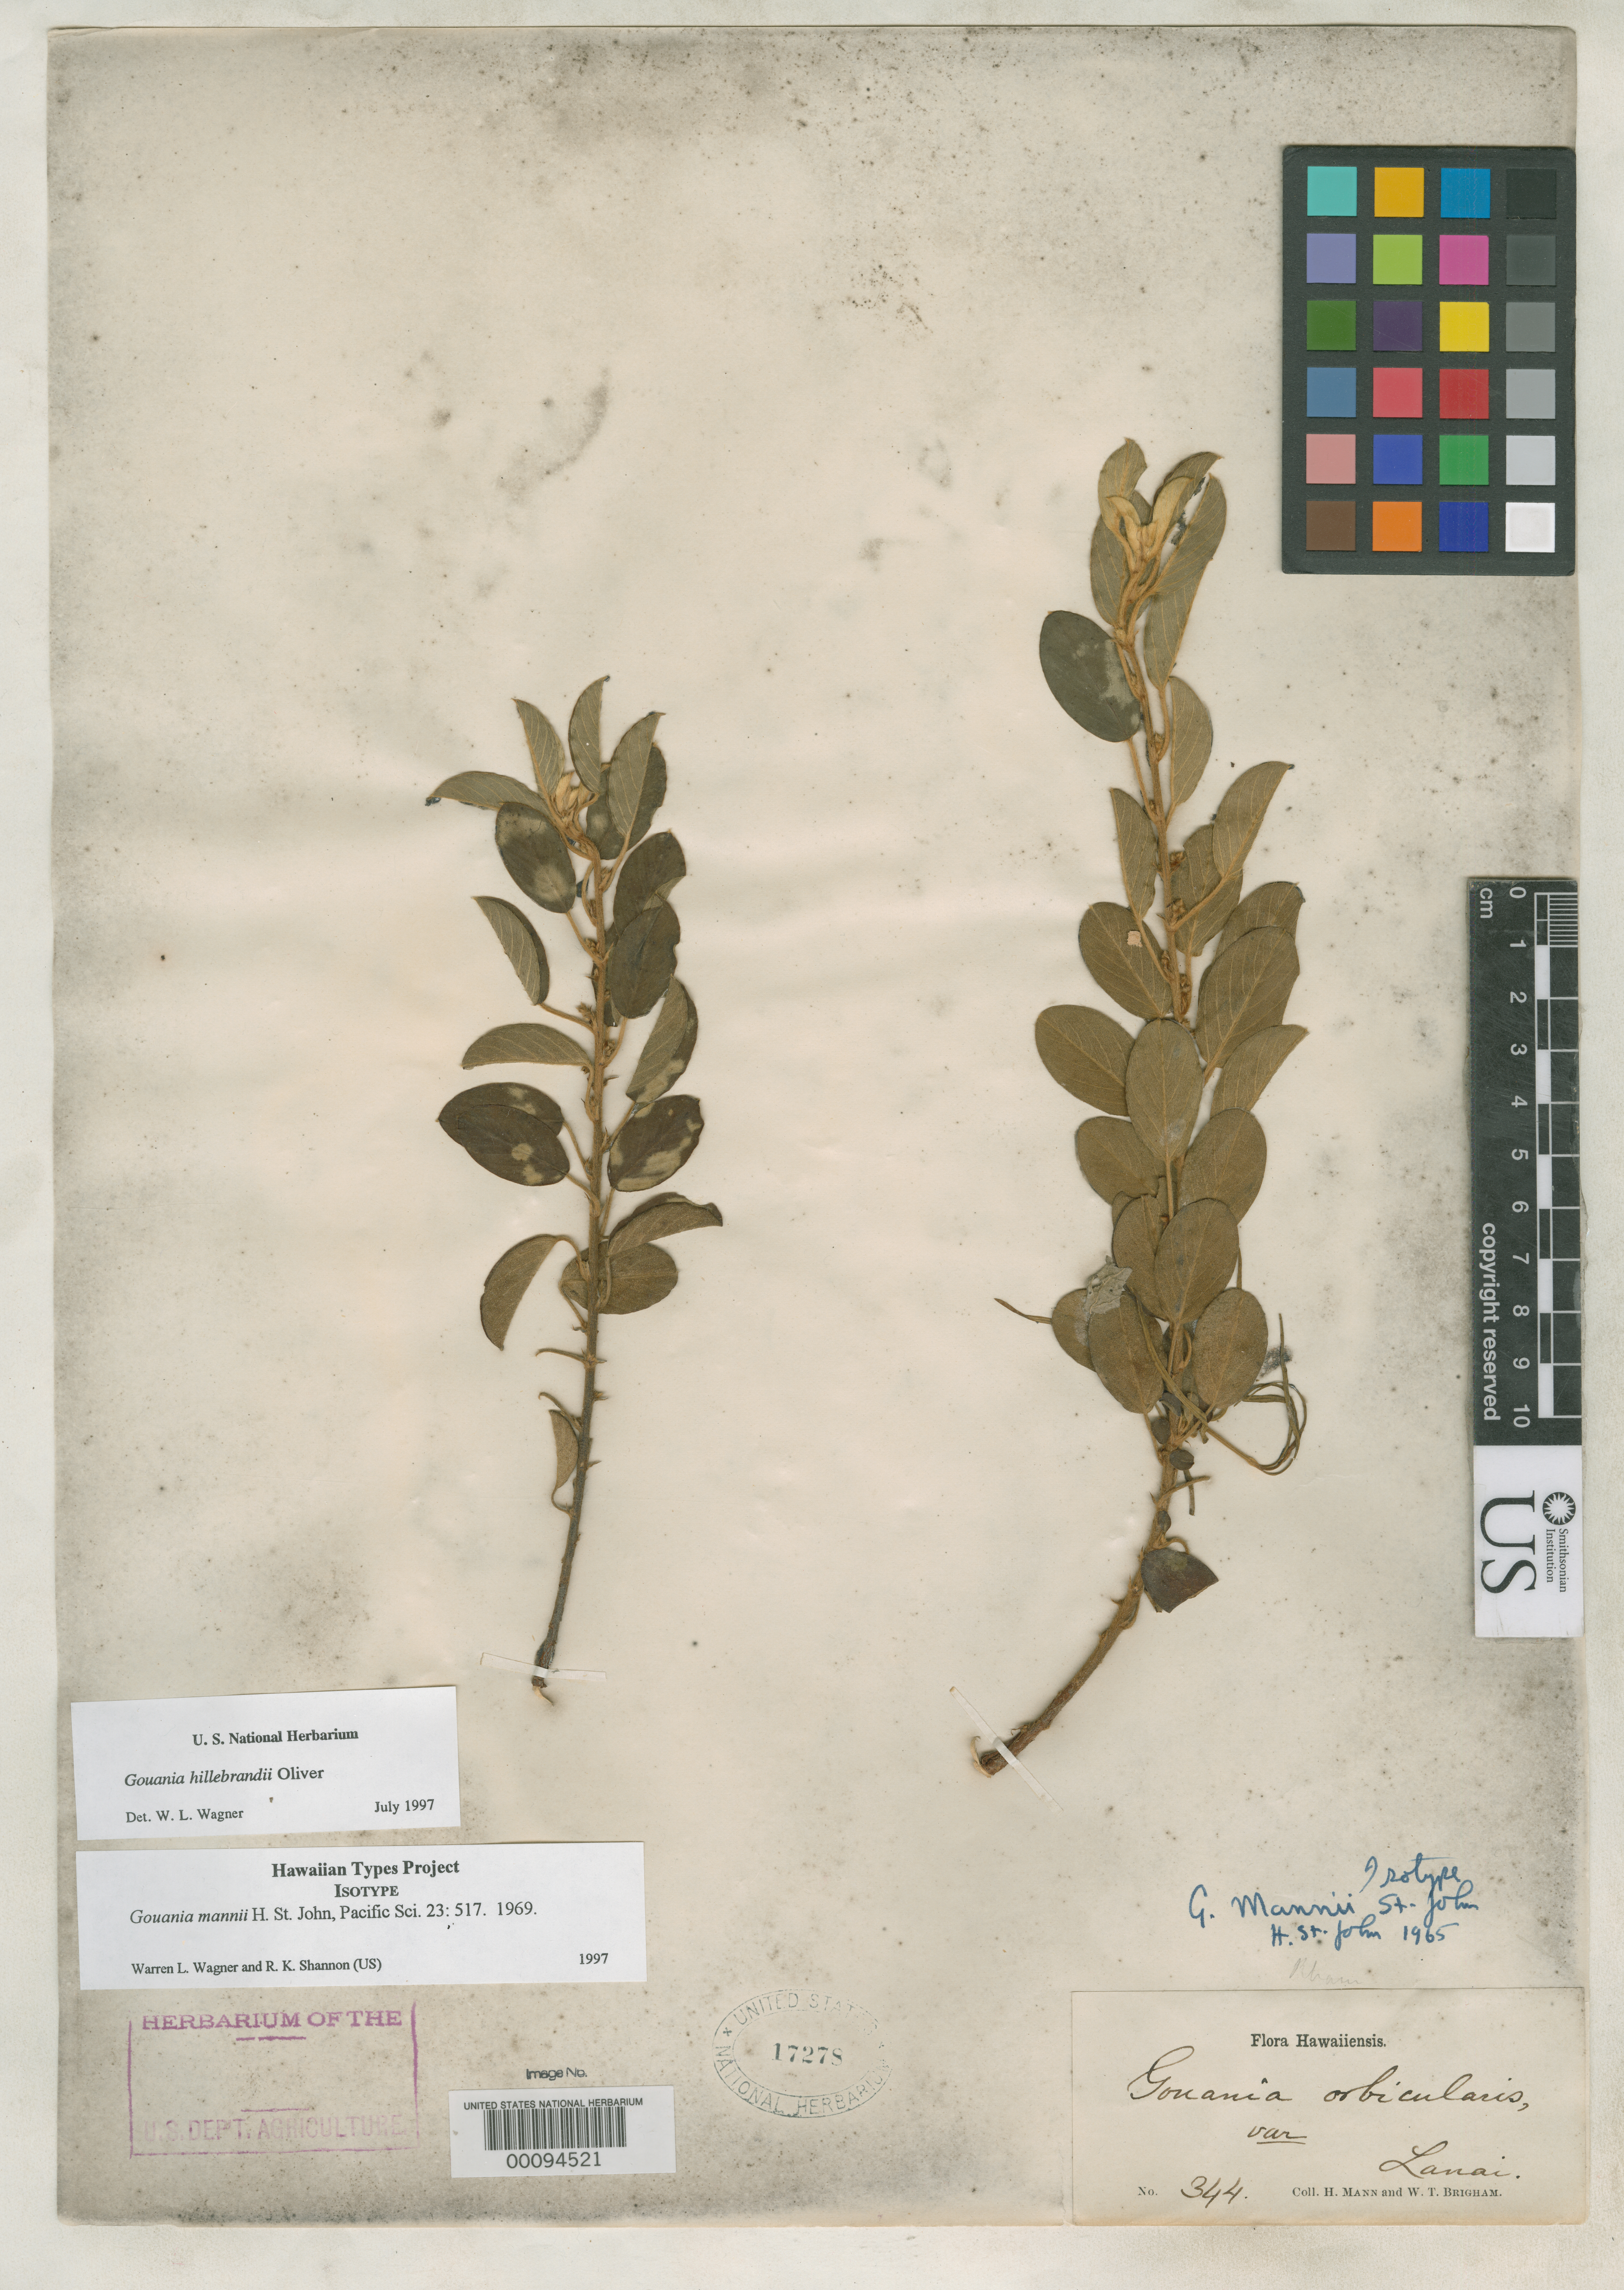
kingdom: Plantae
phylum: Tracheophyta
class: Magnoliopsida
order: Rosales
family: Rhamnaceae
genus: Gouania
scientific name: Gouania mannii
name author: H. St. John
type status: Isotype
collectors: H. Mann & W. T. Brigham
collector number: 344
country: United States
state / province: Hawaii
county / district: Maui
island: Lana'i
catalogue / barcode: US 17278